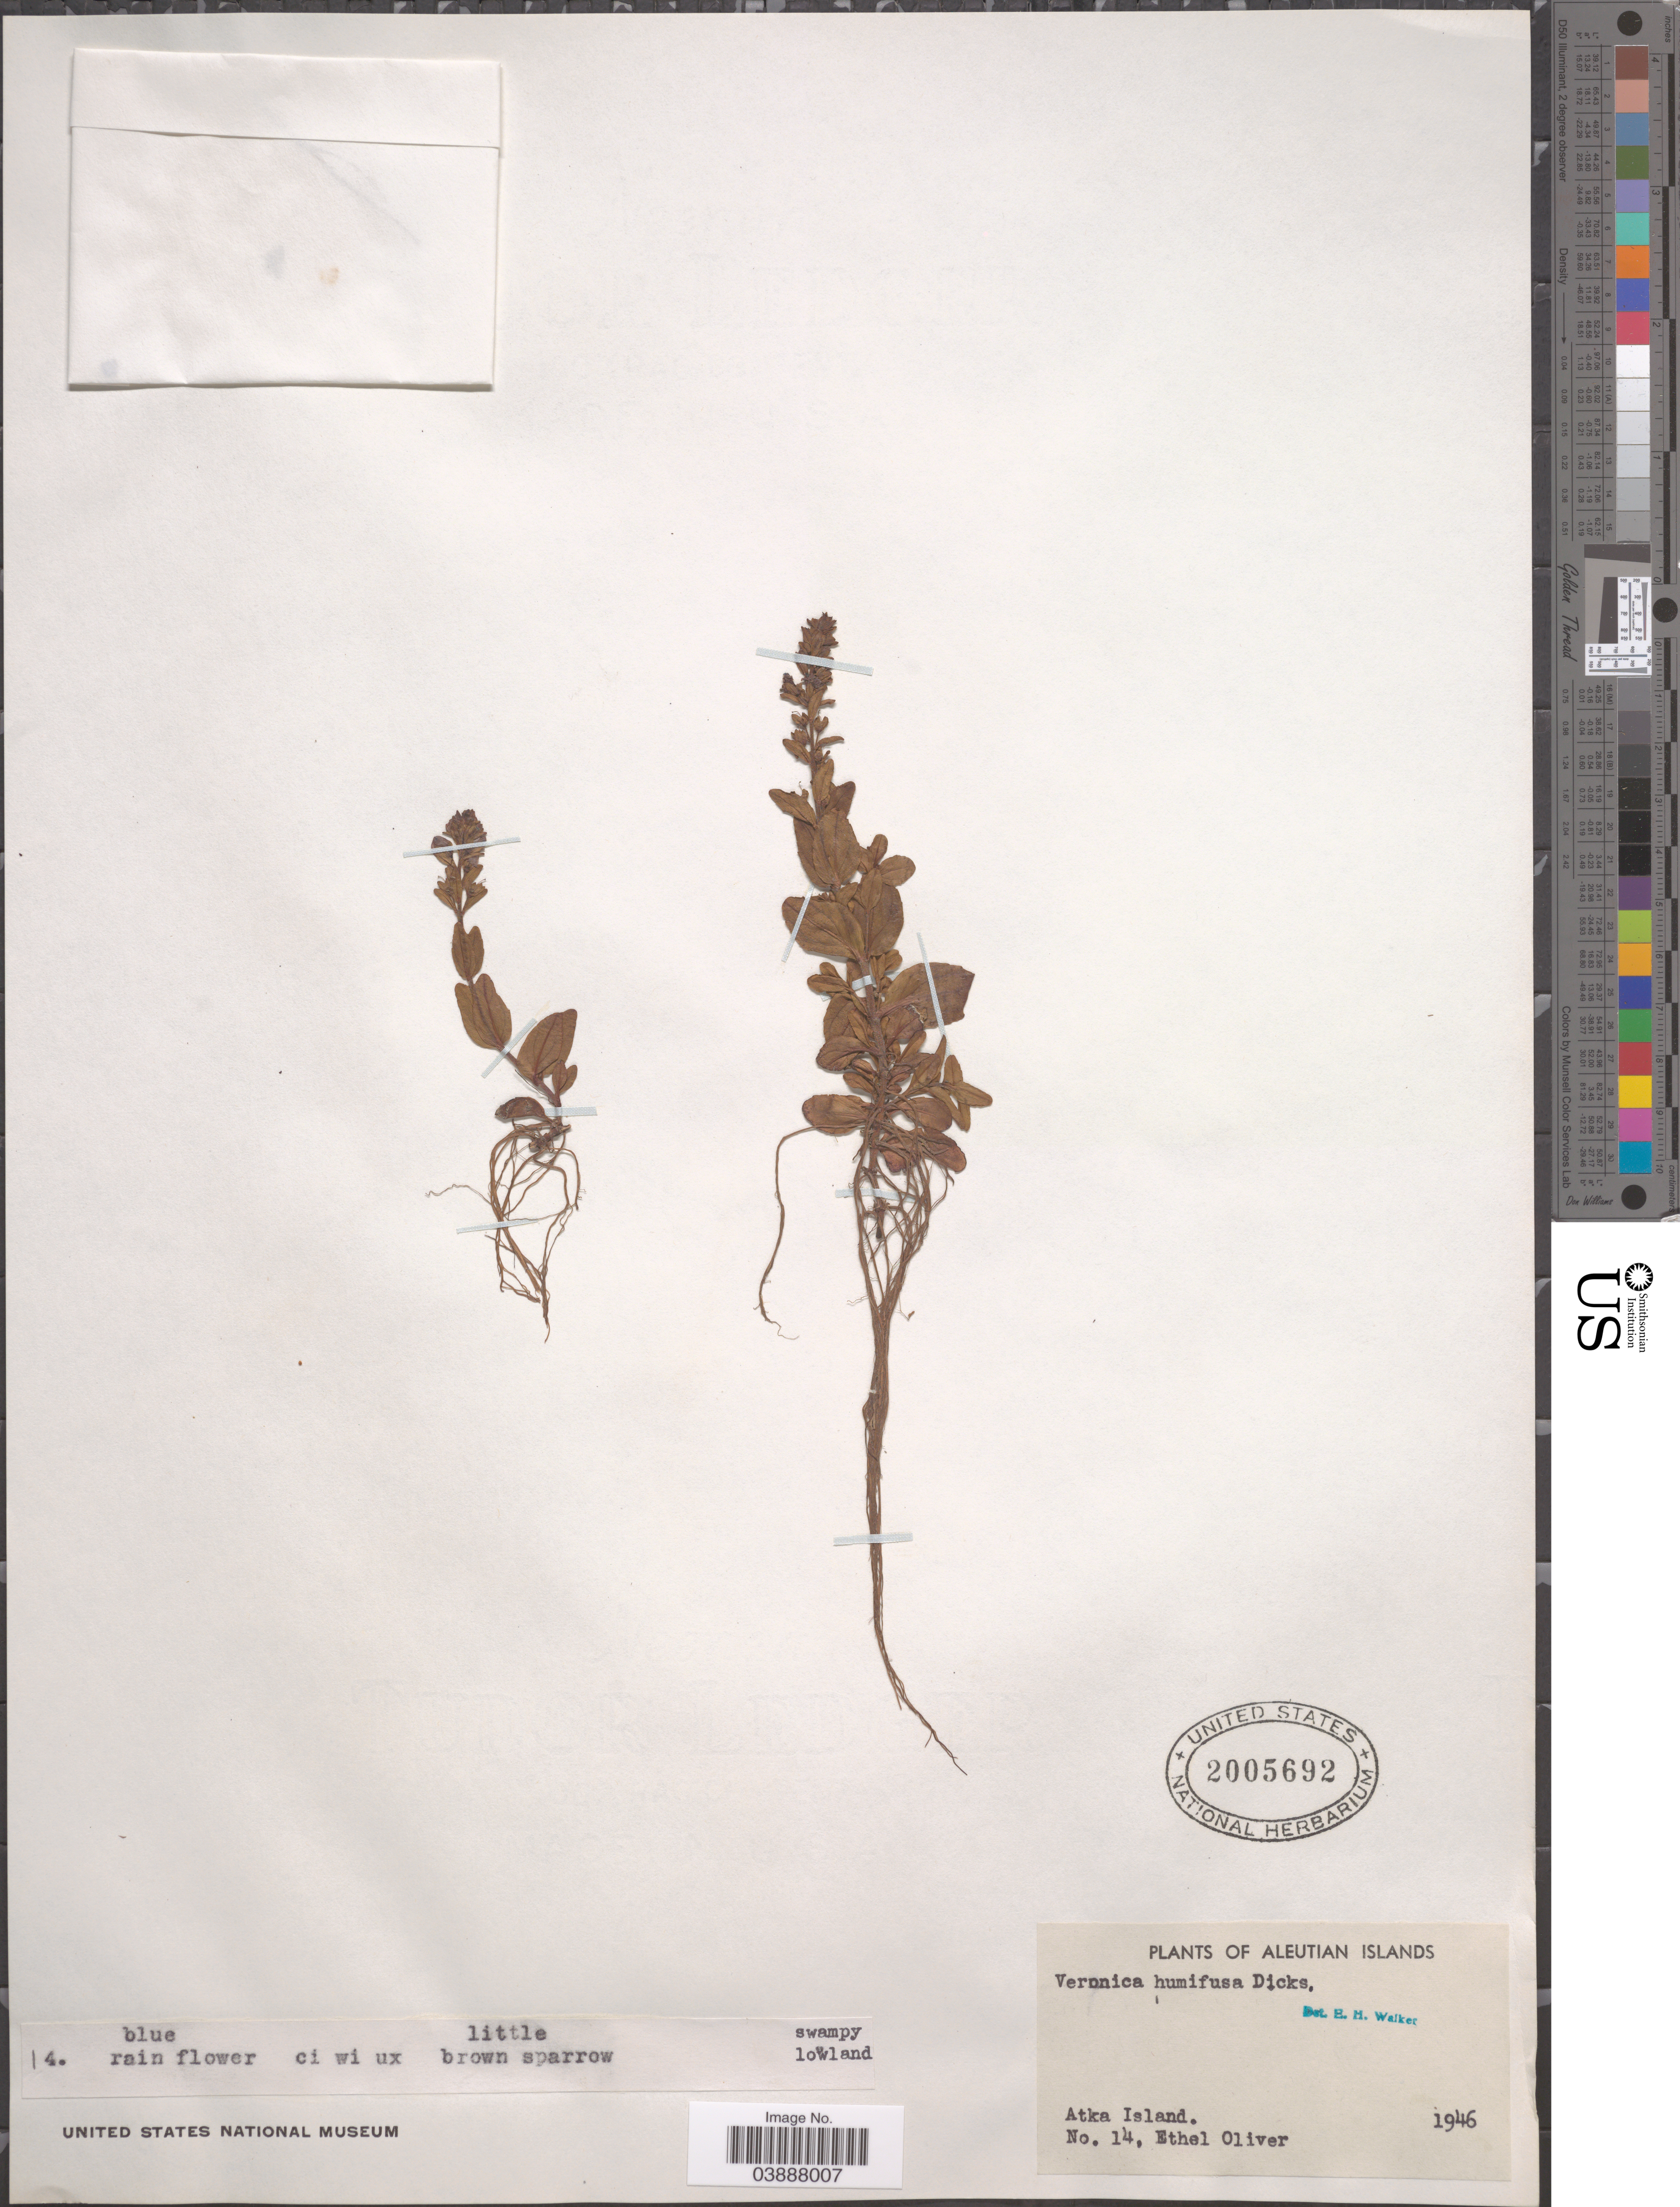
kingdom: Plantae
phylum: Tracheophyta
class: Magnoliopsida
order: Lamiales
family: Plantaginaceae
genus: Veronica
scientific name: Veronica serpyllifolia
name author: L.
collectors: E. Oliver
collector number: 14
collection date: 1946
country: United States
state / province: Alaska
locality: Aleutian Islands. Atka Island.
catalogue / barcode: US 2005692